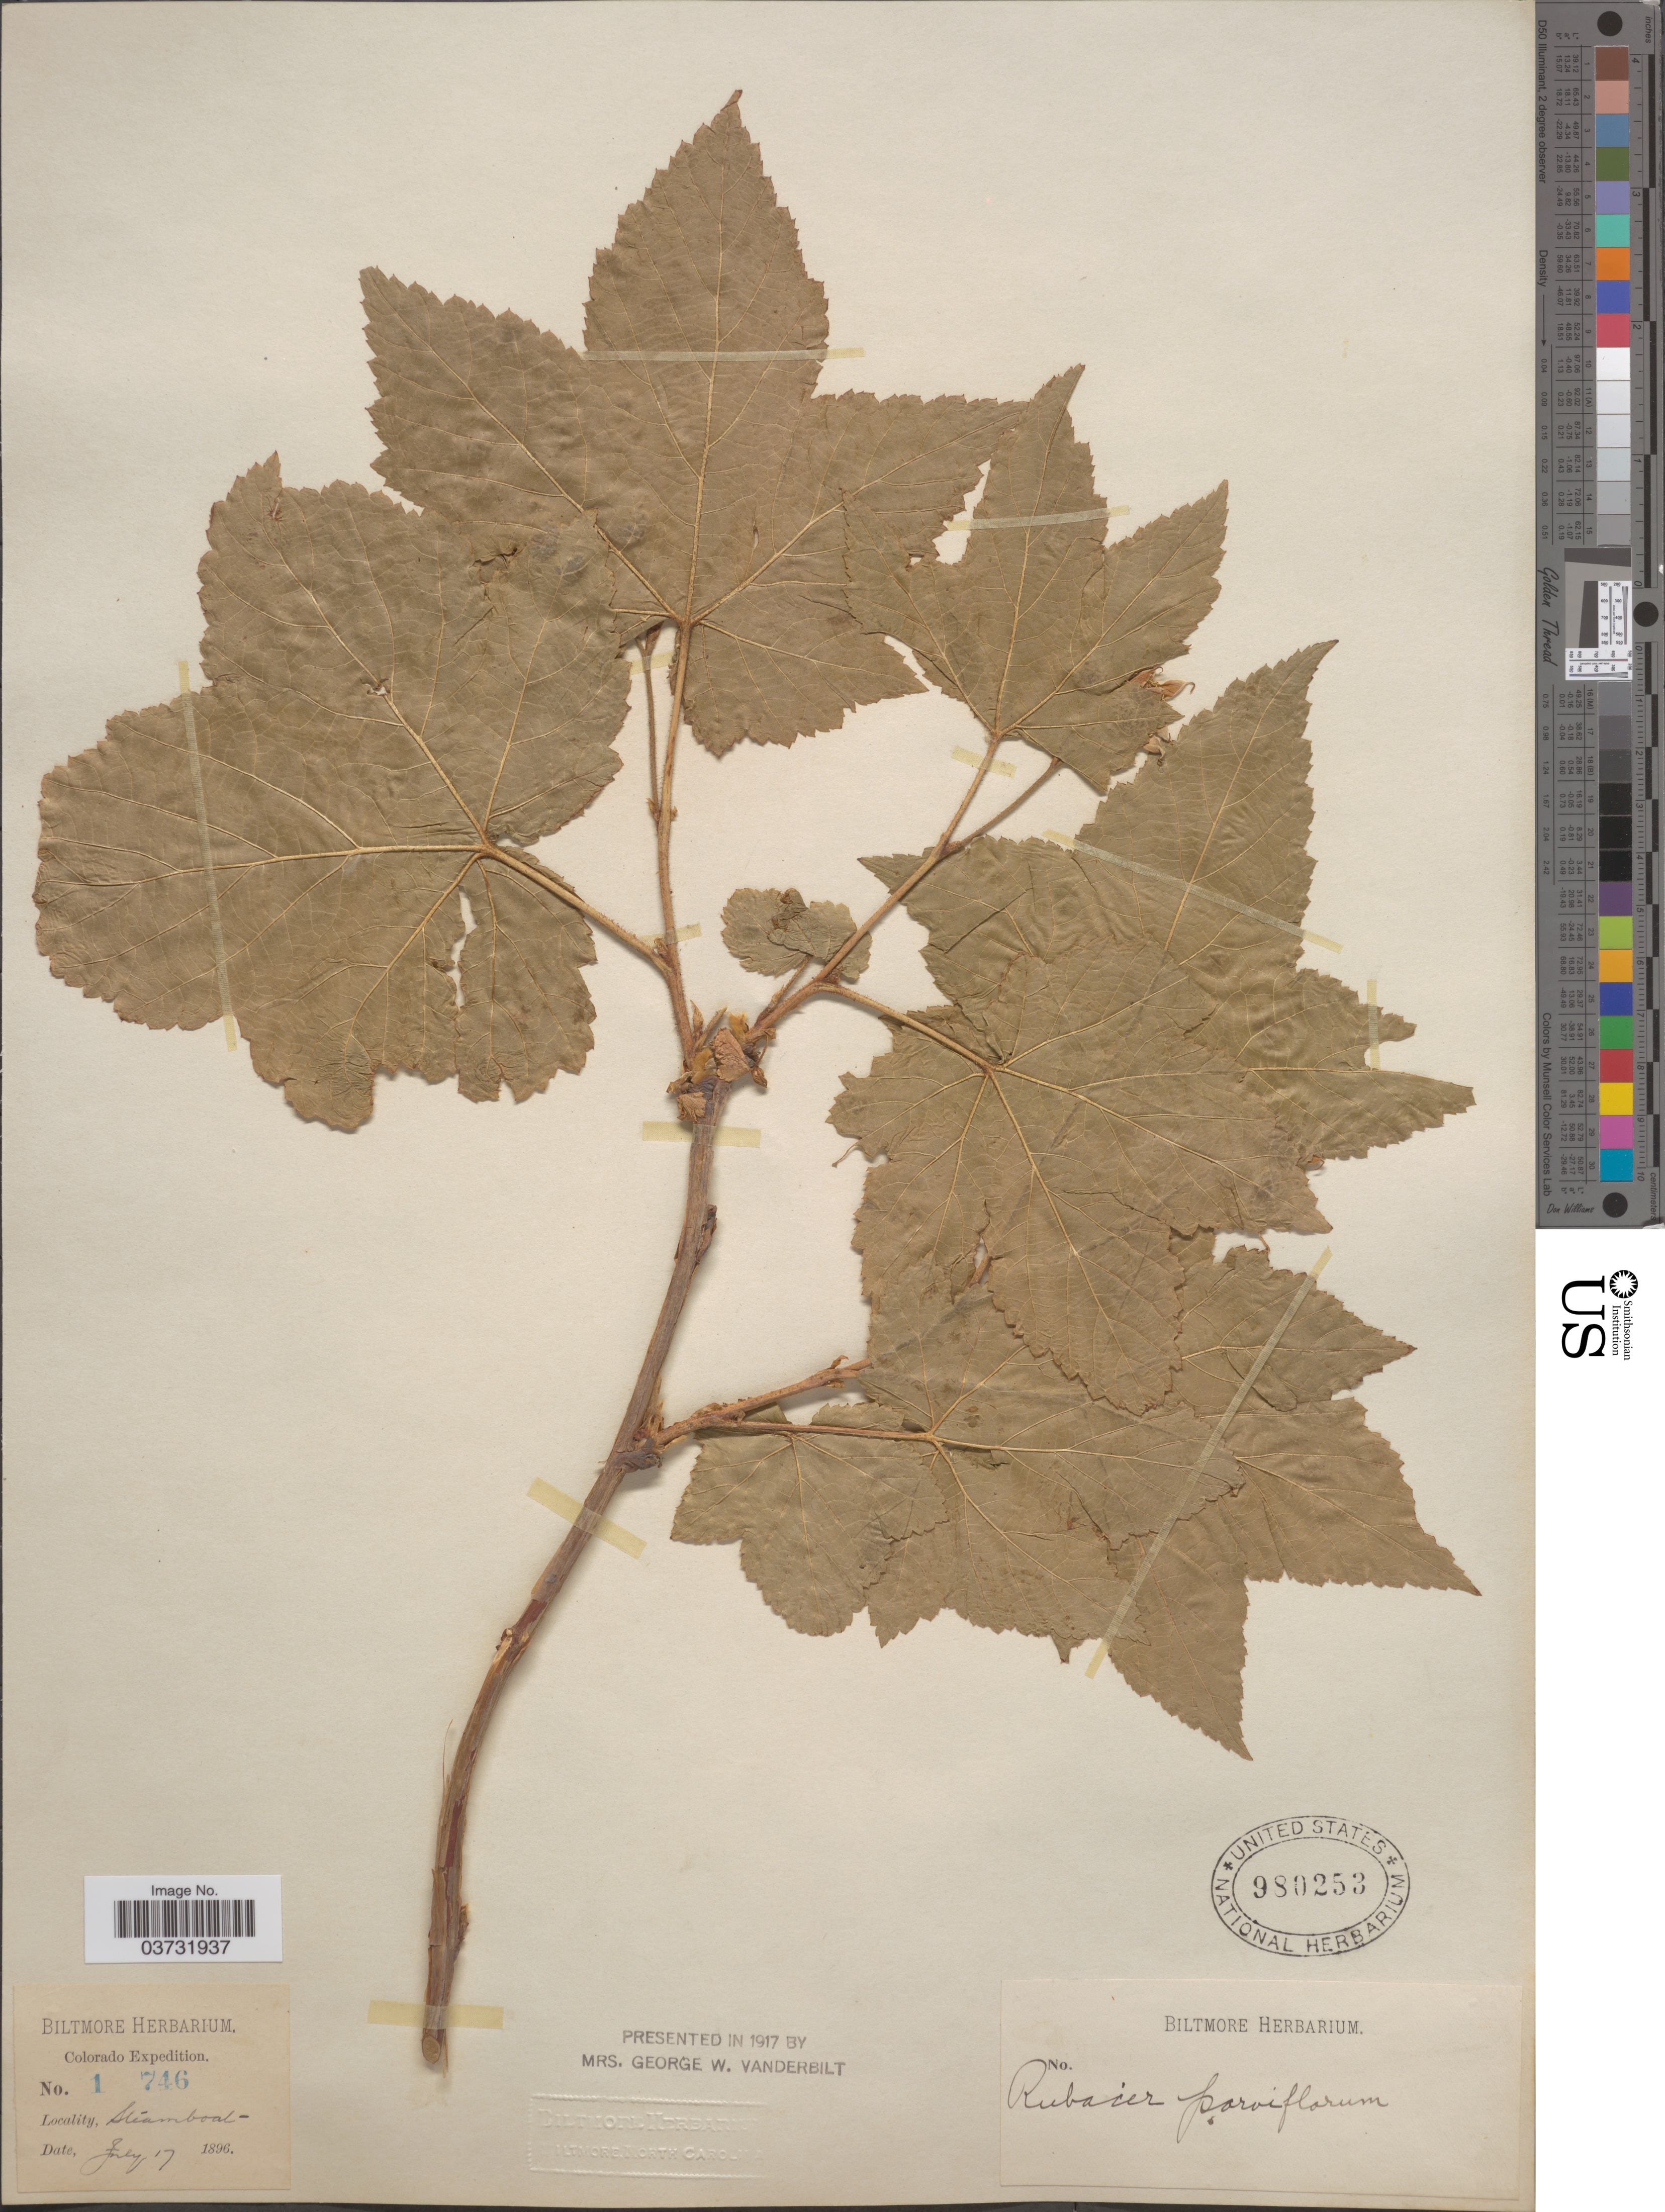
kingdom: Plantae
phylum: Tracheophyta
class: Magnoliopsida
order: Rosales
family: Rosaceae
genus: Rubus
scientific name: Rubus parviflorus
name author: Nutt.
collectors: ex herb. Biltmore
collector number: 1746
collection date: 1896-07-17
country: United States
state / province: Colorado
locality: Steamboat.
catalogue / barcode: US 980253